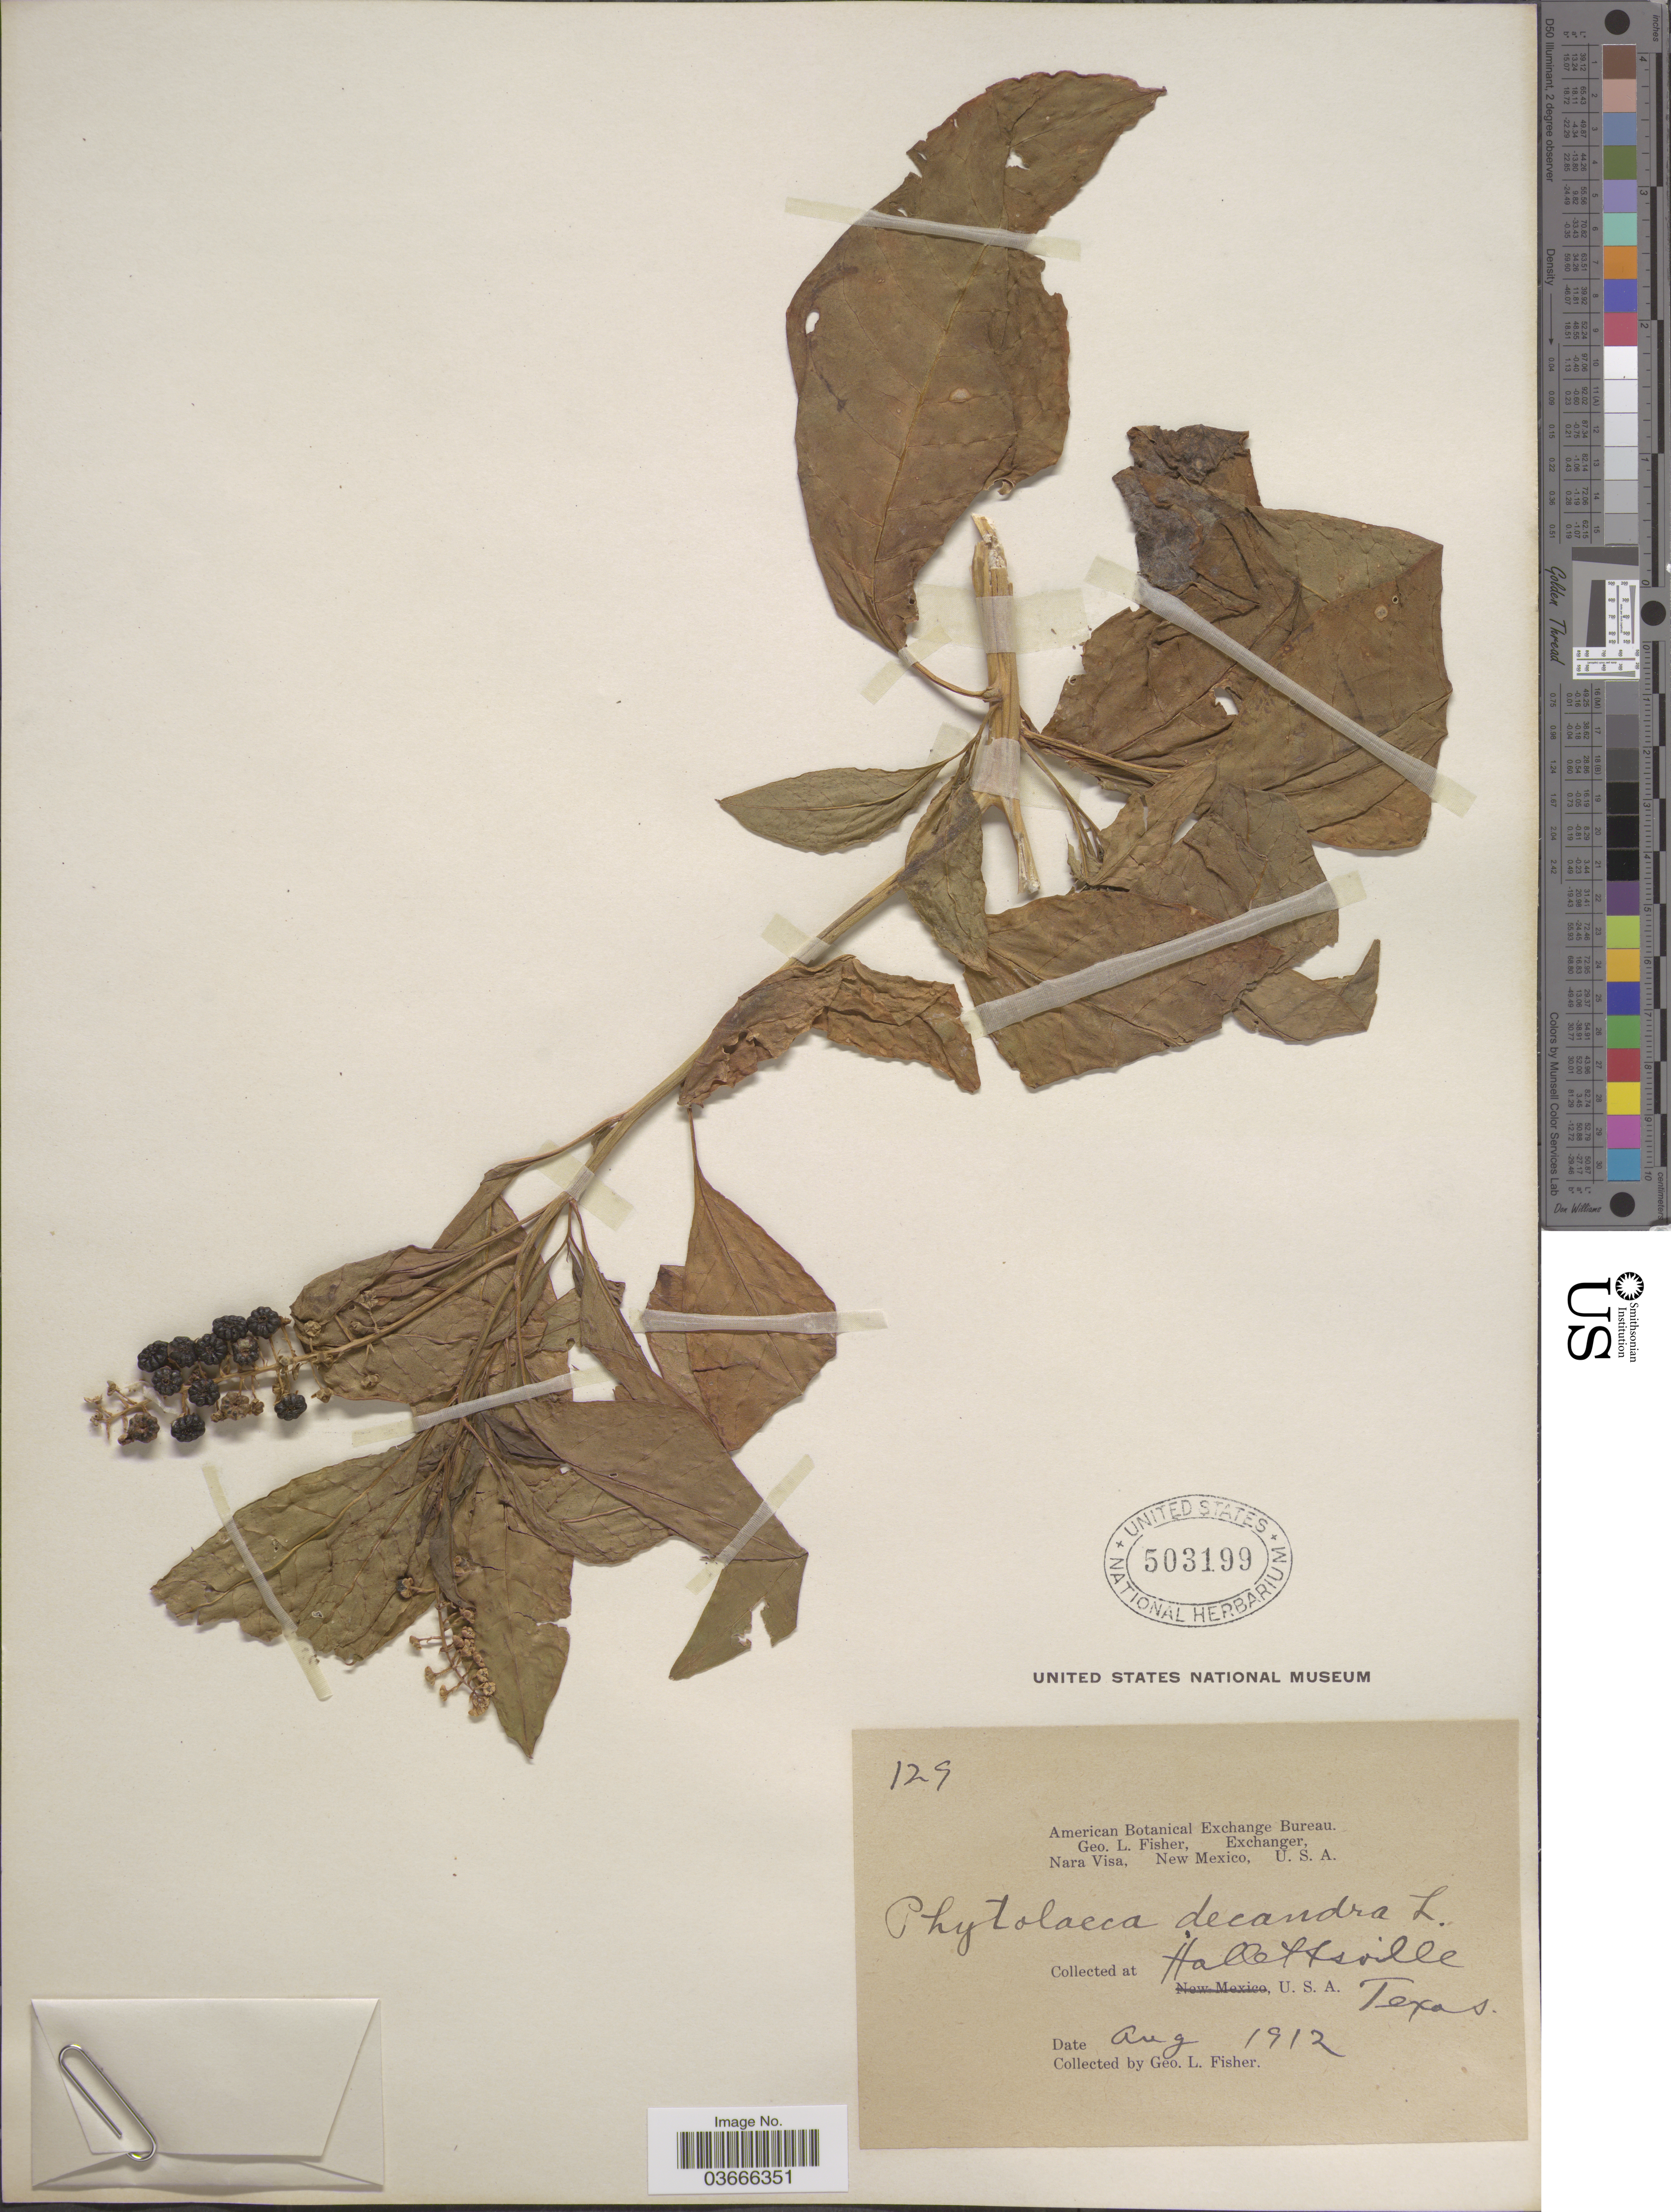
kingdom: Plantae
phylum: Tracheophyta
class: Magnoliopsida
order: Caryophyllales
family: Phytolaccaceae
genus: Phytolacca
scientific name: Phytolacca americana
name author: L.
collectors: G. L. Fisher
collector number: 129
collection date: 1912-08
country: United States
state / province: Texas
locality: Hallettsville.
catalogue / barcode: US 503199